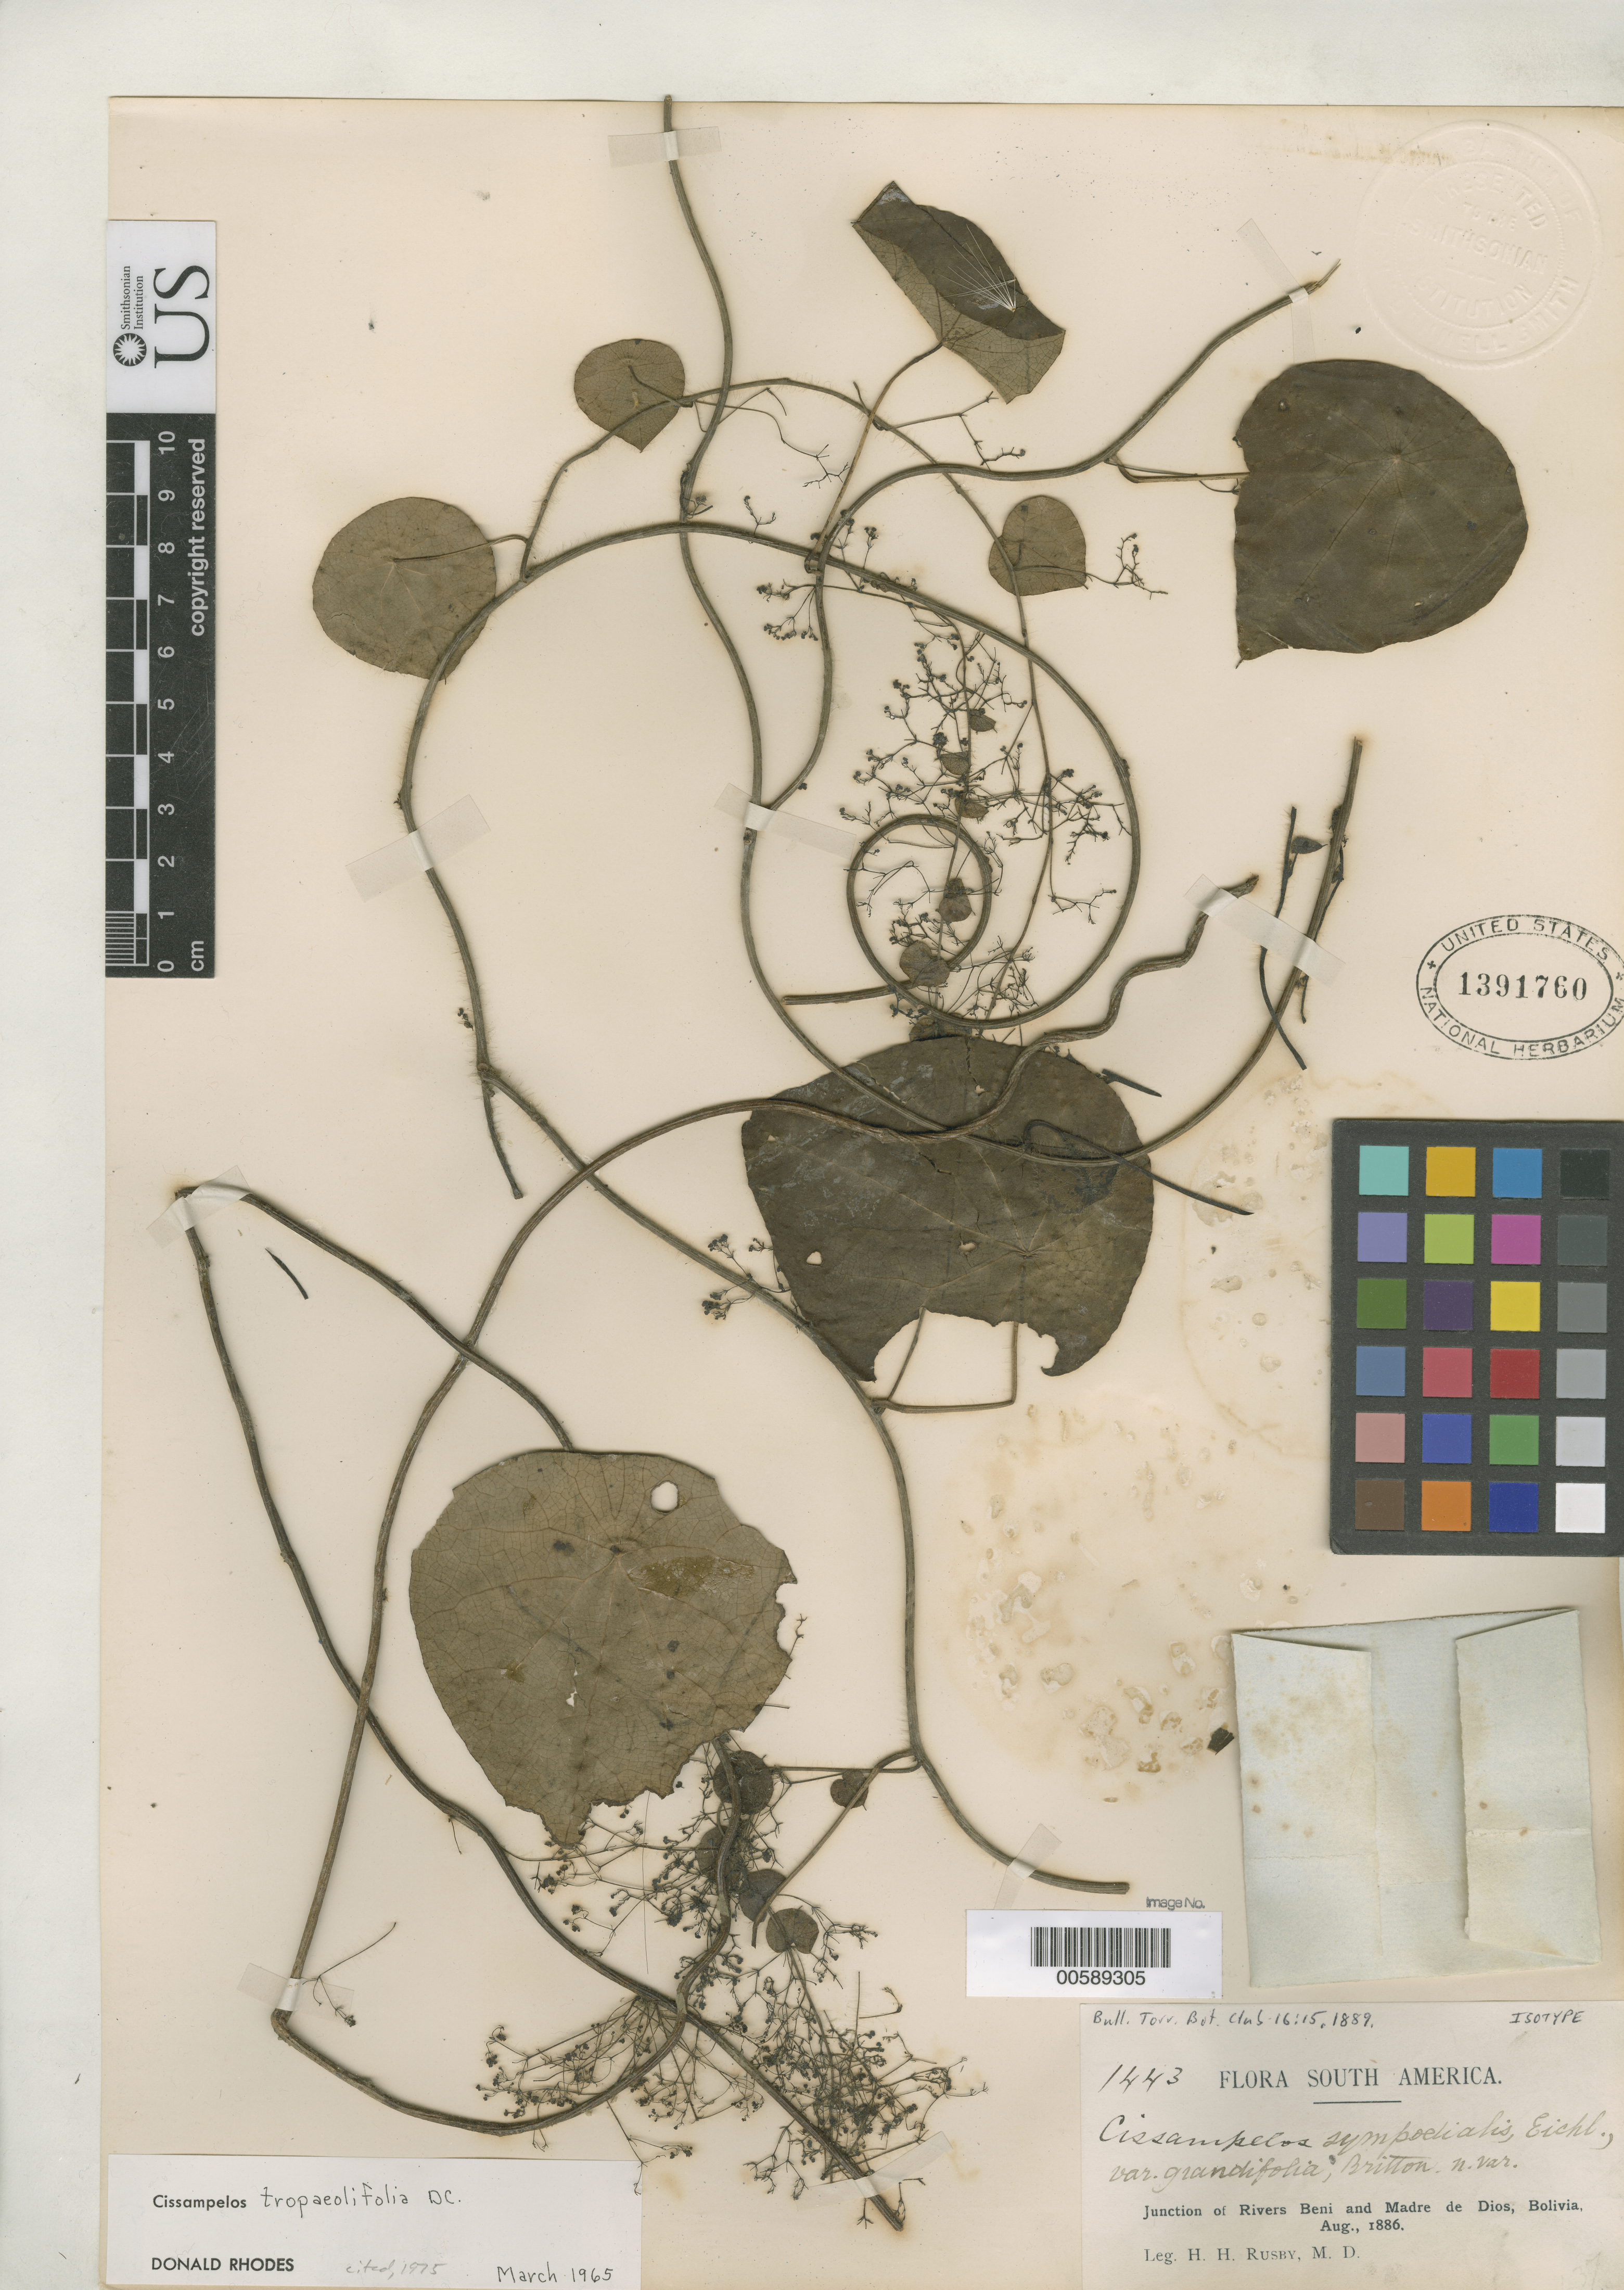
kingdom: Plantae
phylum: Tracheophyta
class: Magnoliopsida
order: Ranunculales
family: Menispermaceae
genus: Cissampelos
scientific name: Cissampelos sympodialis var. grandifolia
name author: Britton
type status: Isotype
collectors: H. H. Rusby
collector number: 1443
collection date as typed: Aug 1886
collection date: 1886-08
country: Bolivia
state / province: Beni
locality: Junction of Rivers Beni and Madre de Dios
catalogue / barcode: US 1391760